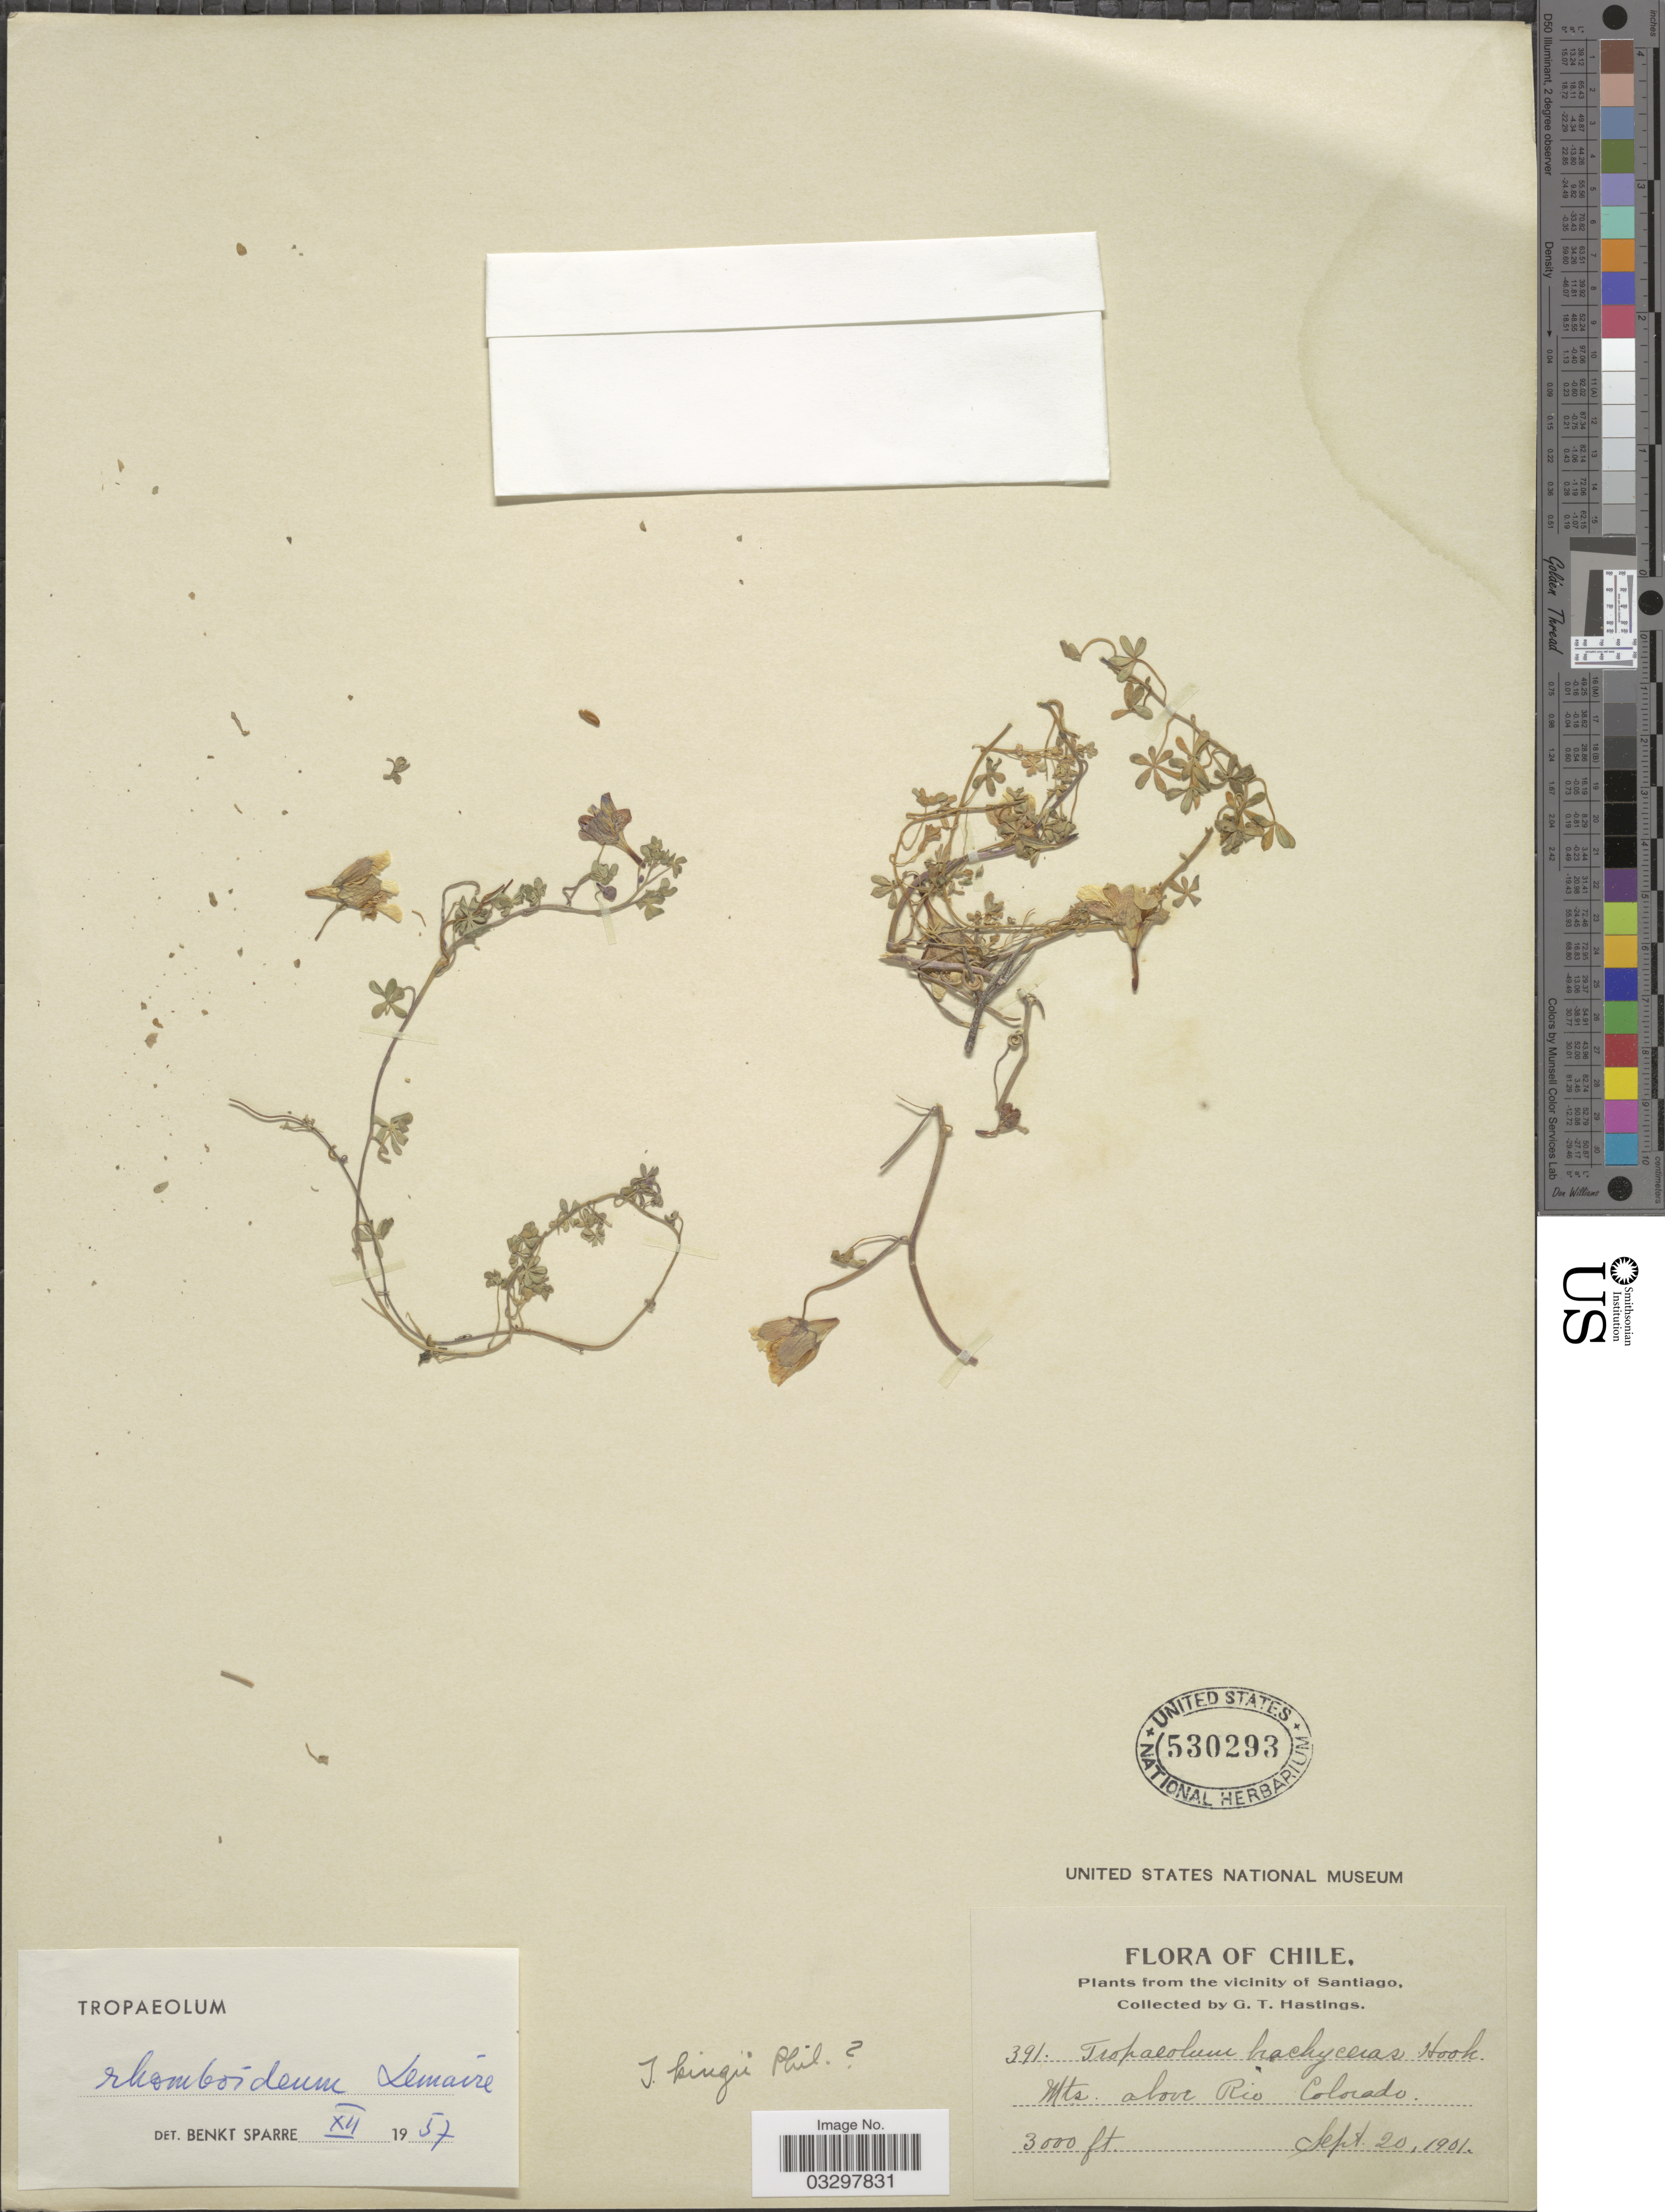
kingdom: Plantae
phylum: Tracheophyta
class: Magnoliopsida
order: Brassicales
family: Tropaeolaceae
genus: Tropaeolum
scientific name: Tropaeolum rhomboideum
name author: Lem.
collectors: G. Hastings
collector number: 391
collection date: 1901-09-20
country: Chile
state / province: Región Metropolitana (RM)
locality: Vicinity of Santiago, Mts. above Rio Colorado.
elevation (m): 914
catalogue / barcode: US 530293